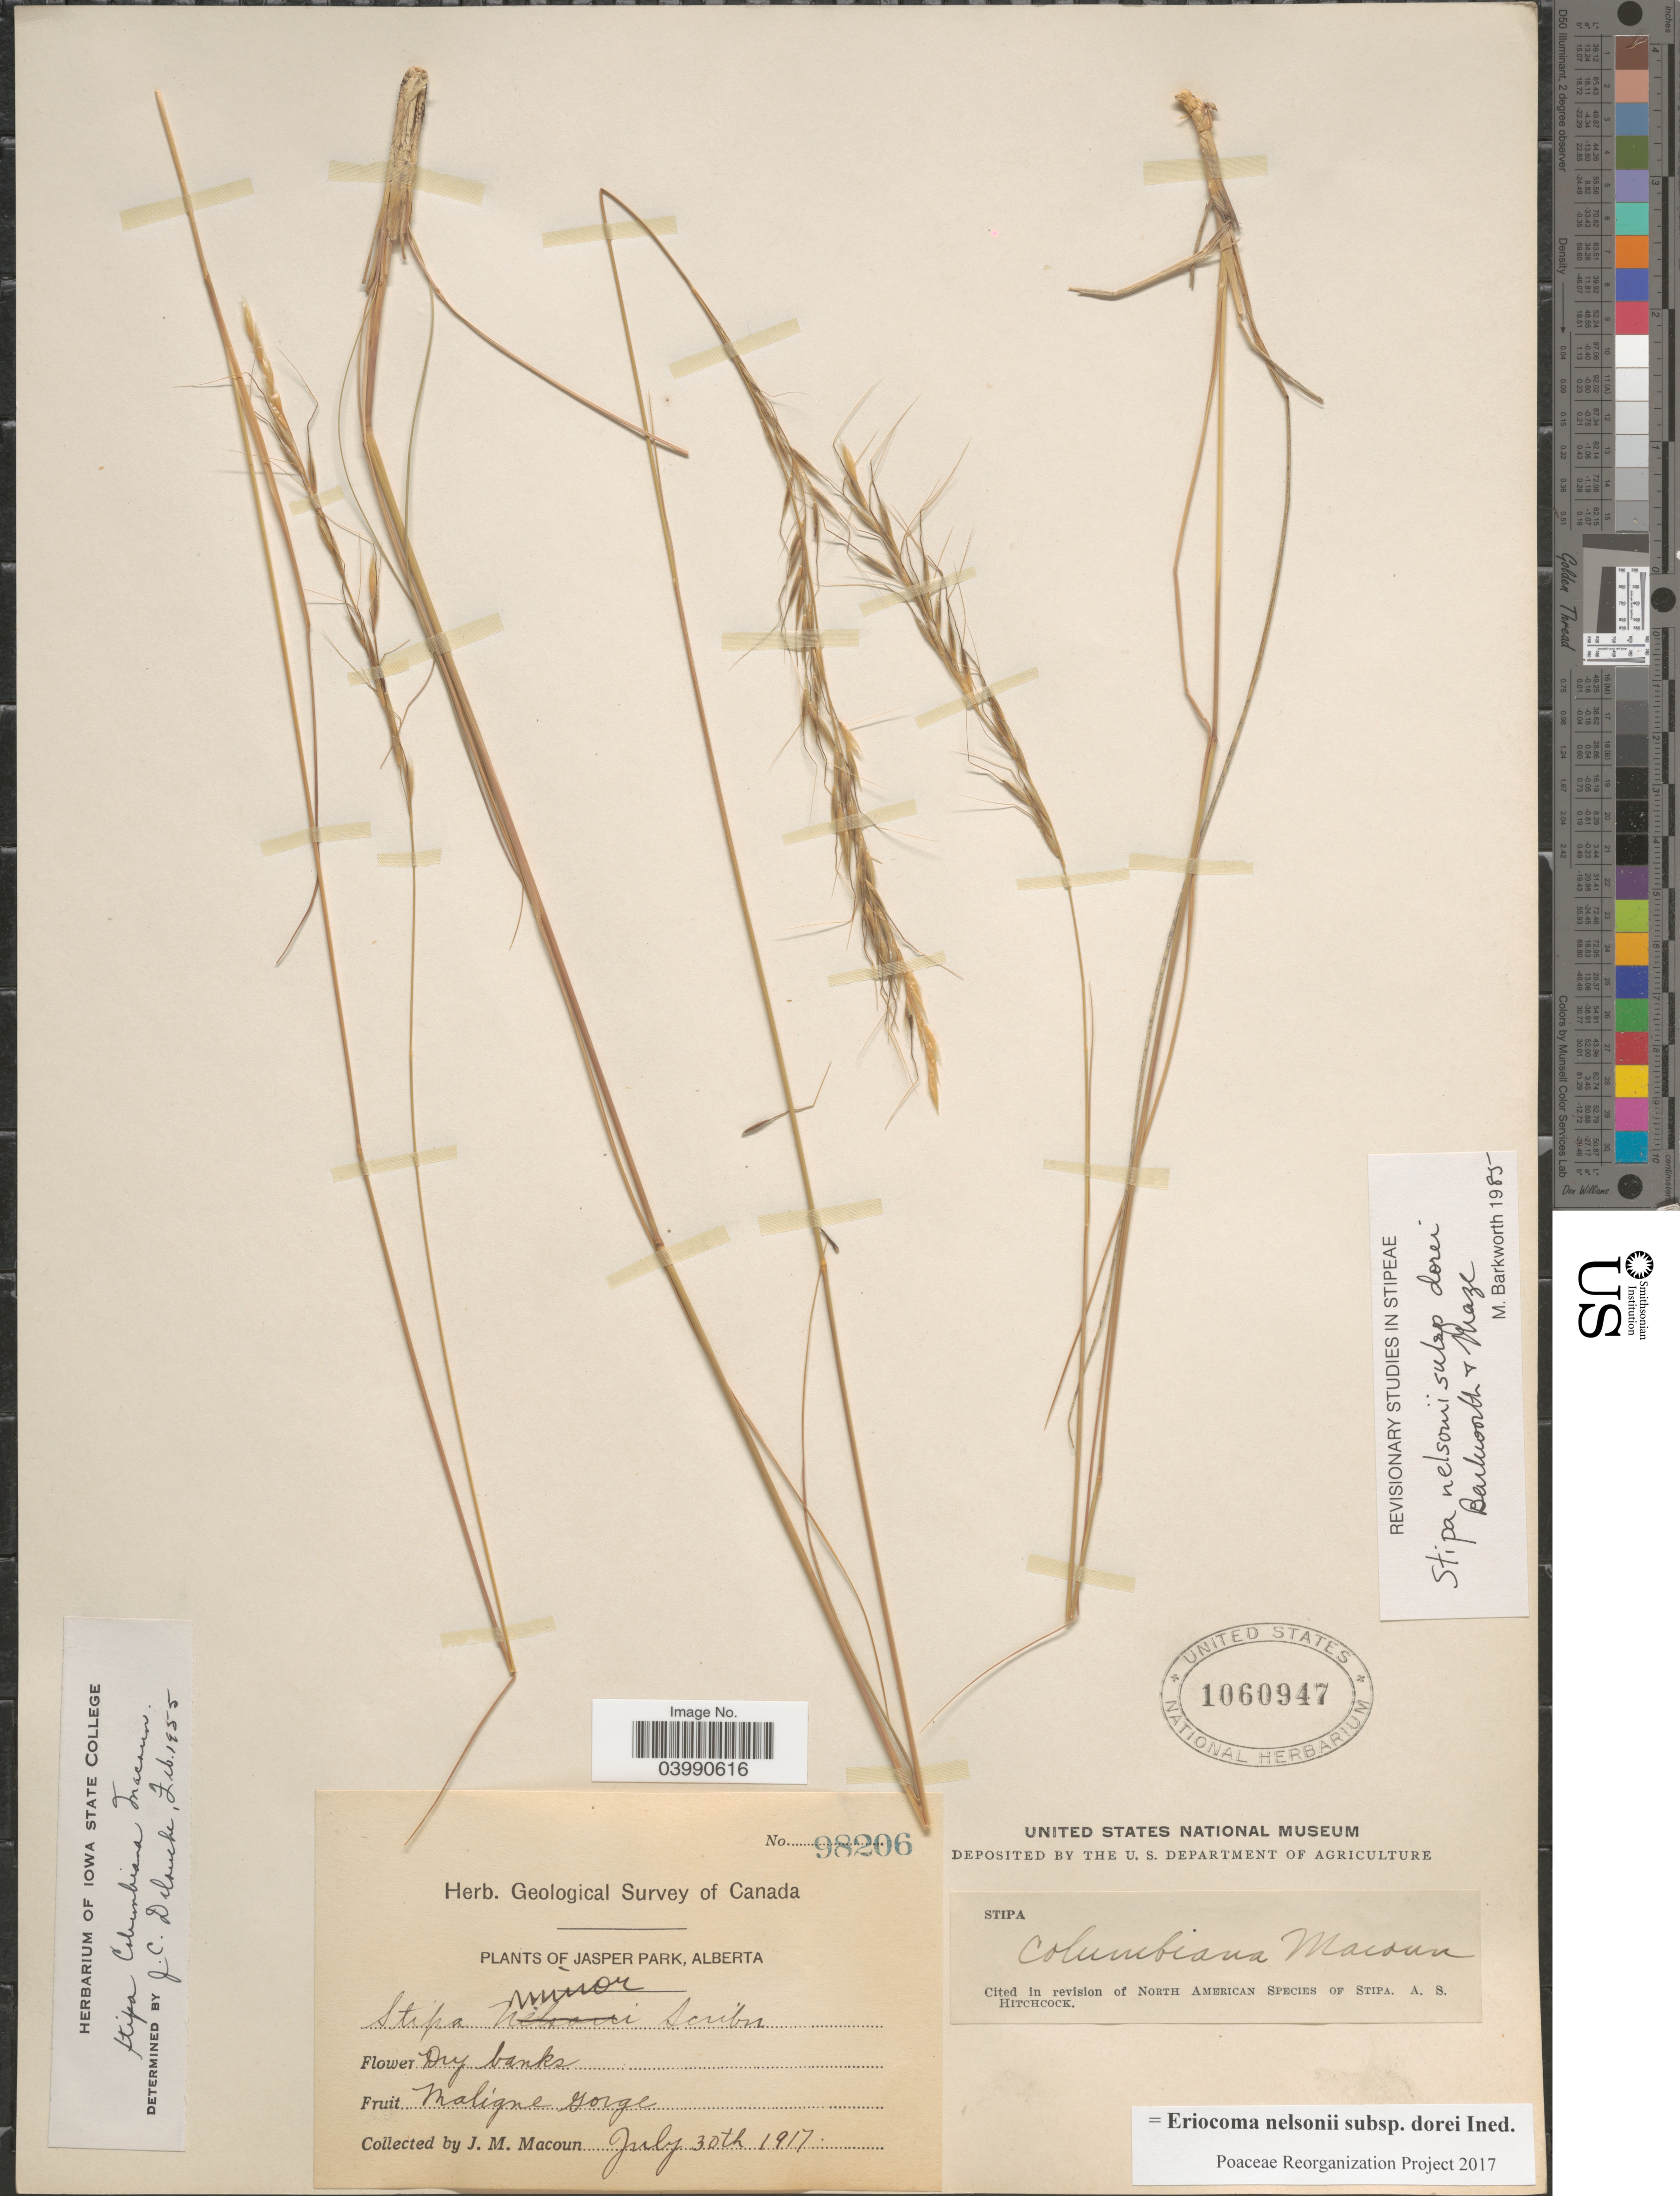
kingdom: Plantae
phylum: Tracheophyta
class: Liliopsida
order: Poales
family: Poaceae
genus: Eriocoma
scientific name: Eriocoma nelsonii subsp. dorei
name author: (Barkworth & J. Maze) Romasch.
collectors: J. M. Macoun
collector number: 98206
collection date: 1917-07-30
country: Canada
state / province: Alberta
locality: Jasper Park. Maligne Gorge.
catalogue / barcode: US 1060947